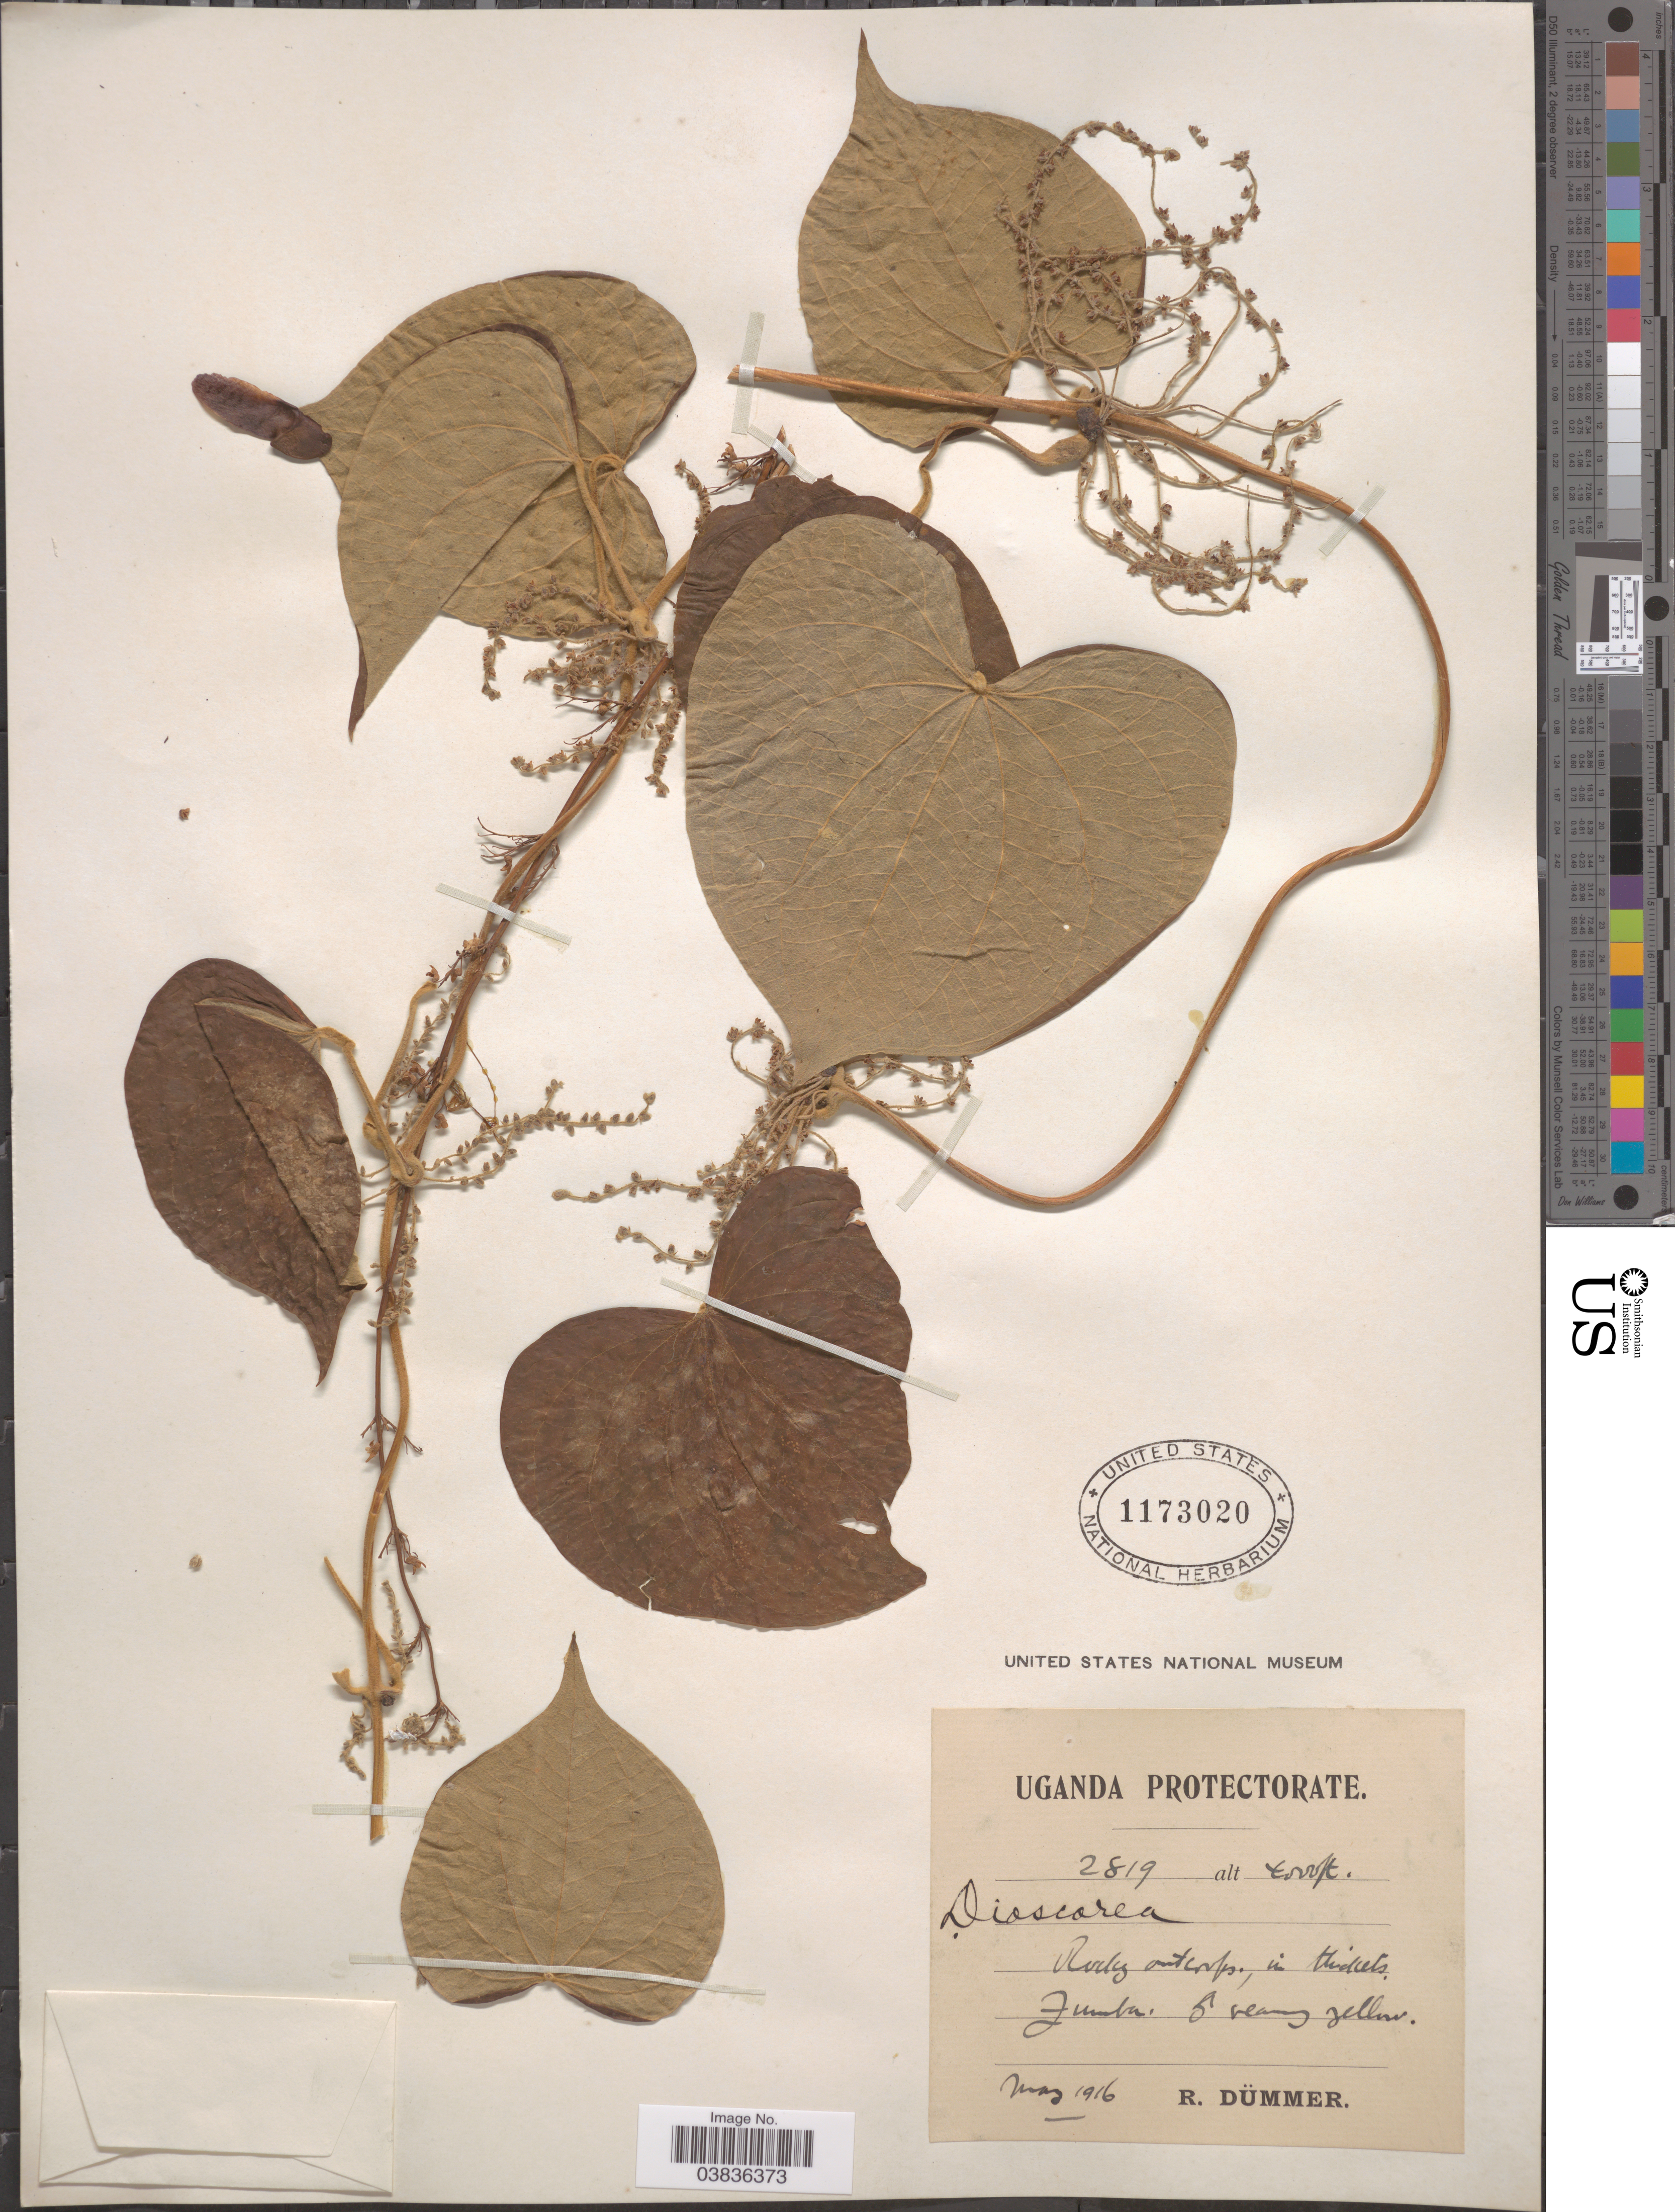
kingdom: Plantae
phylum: Tracheophyta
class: Liliopsida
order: Dioscoreales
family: Dioscoreaceae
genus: Dioscorea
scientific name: Dioscorea sp.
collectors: R. Dümmer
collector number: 2819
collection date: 1916-05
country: Uganda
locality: Uganda Protectorate. Jumba.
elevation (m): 1219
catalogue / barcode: US 1173020